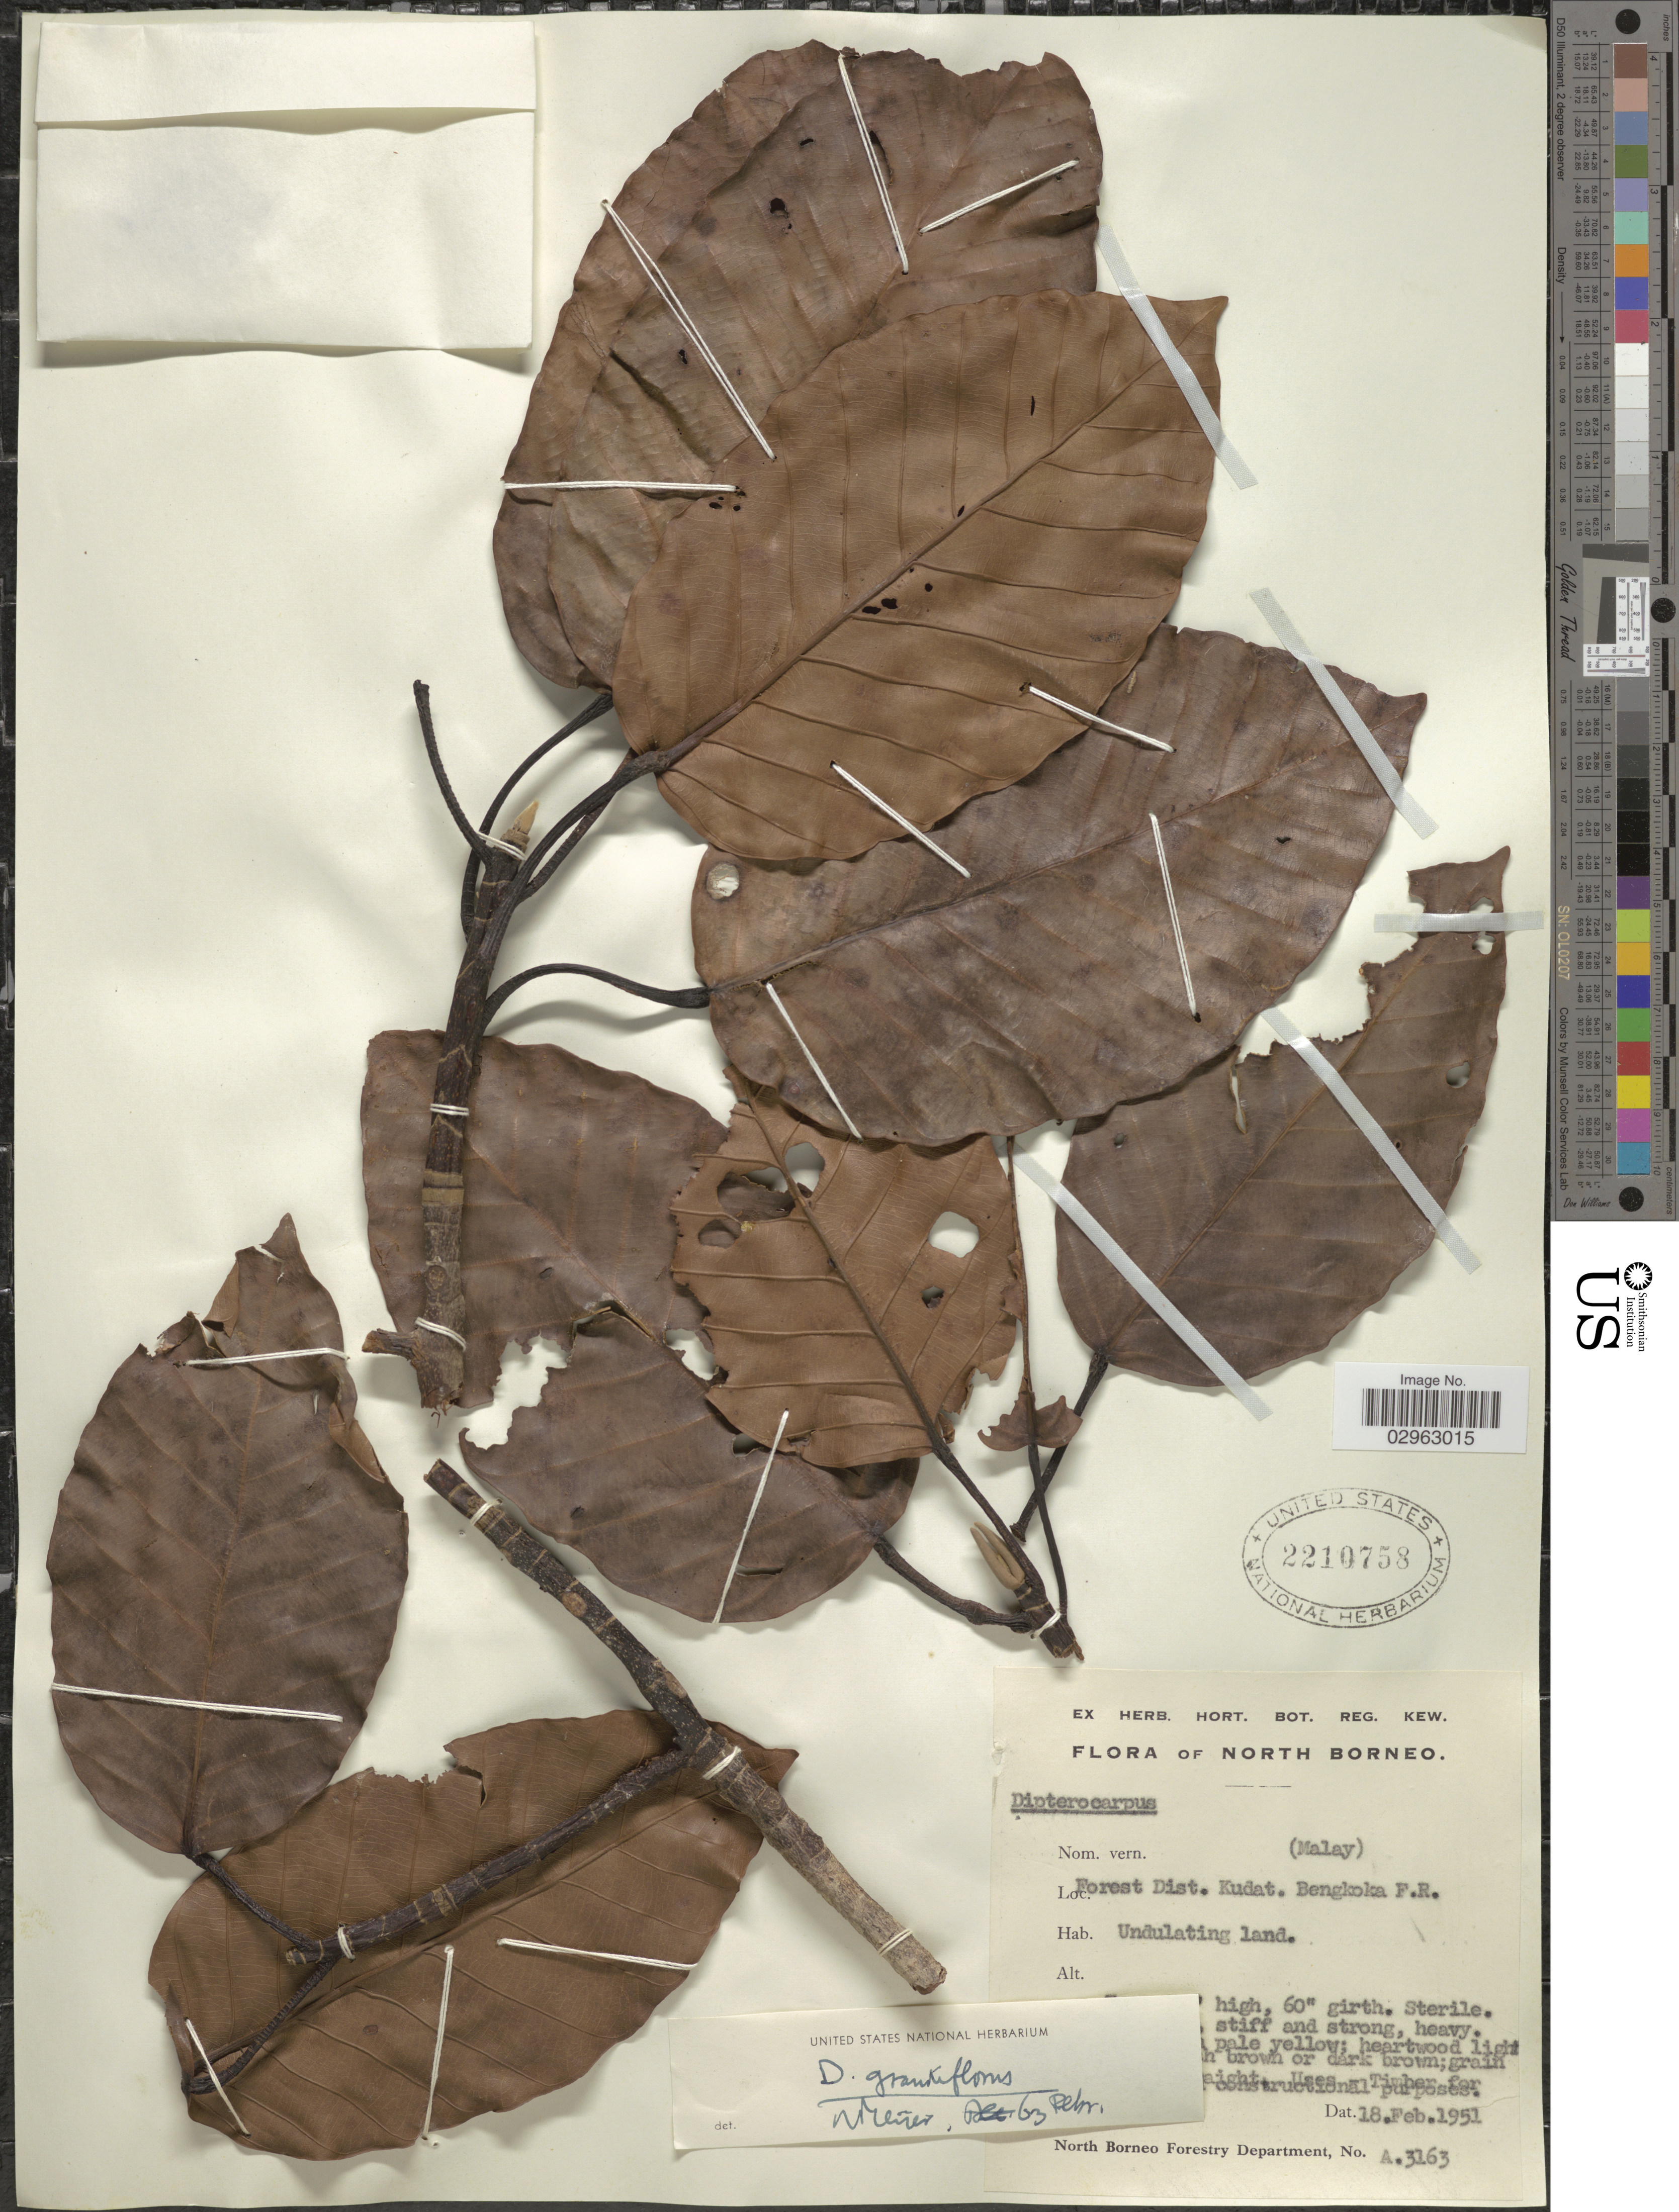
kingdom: Plantae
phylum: Tracheophyta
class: Magnoliopsida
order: Malvales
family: Dipterocarpaceae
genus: Dipterocarpus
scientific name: Dipterocarpus grandiflorus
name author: (Blanco) Blanco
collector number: A.3163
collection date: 1951-02-18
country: Malaysia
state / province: Sabah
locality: North Borneo. Forest Dist. Kudat. Bengkoka F.R.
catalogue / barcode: US 2210758